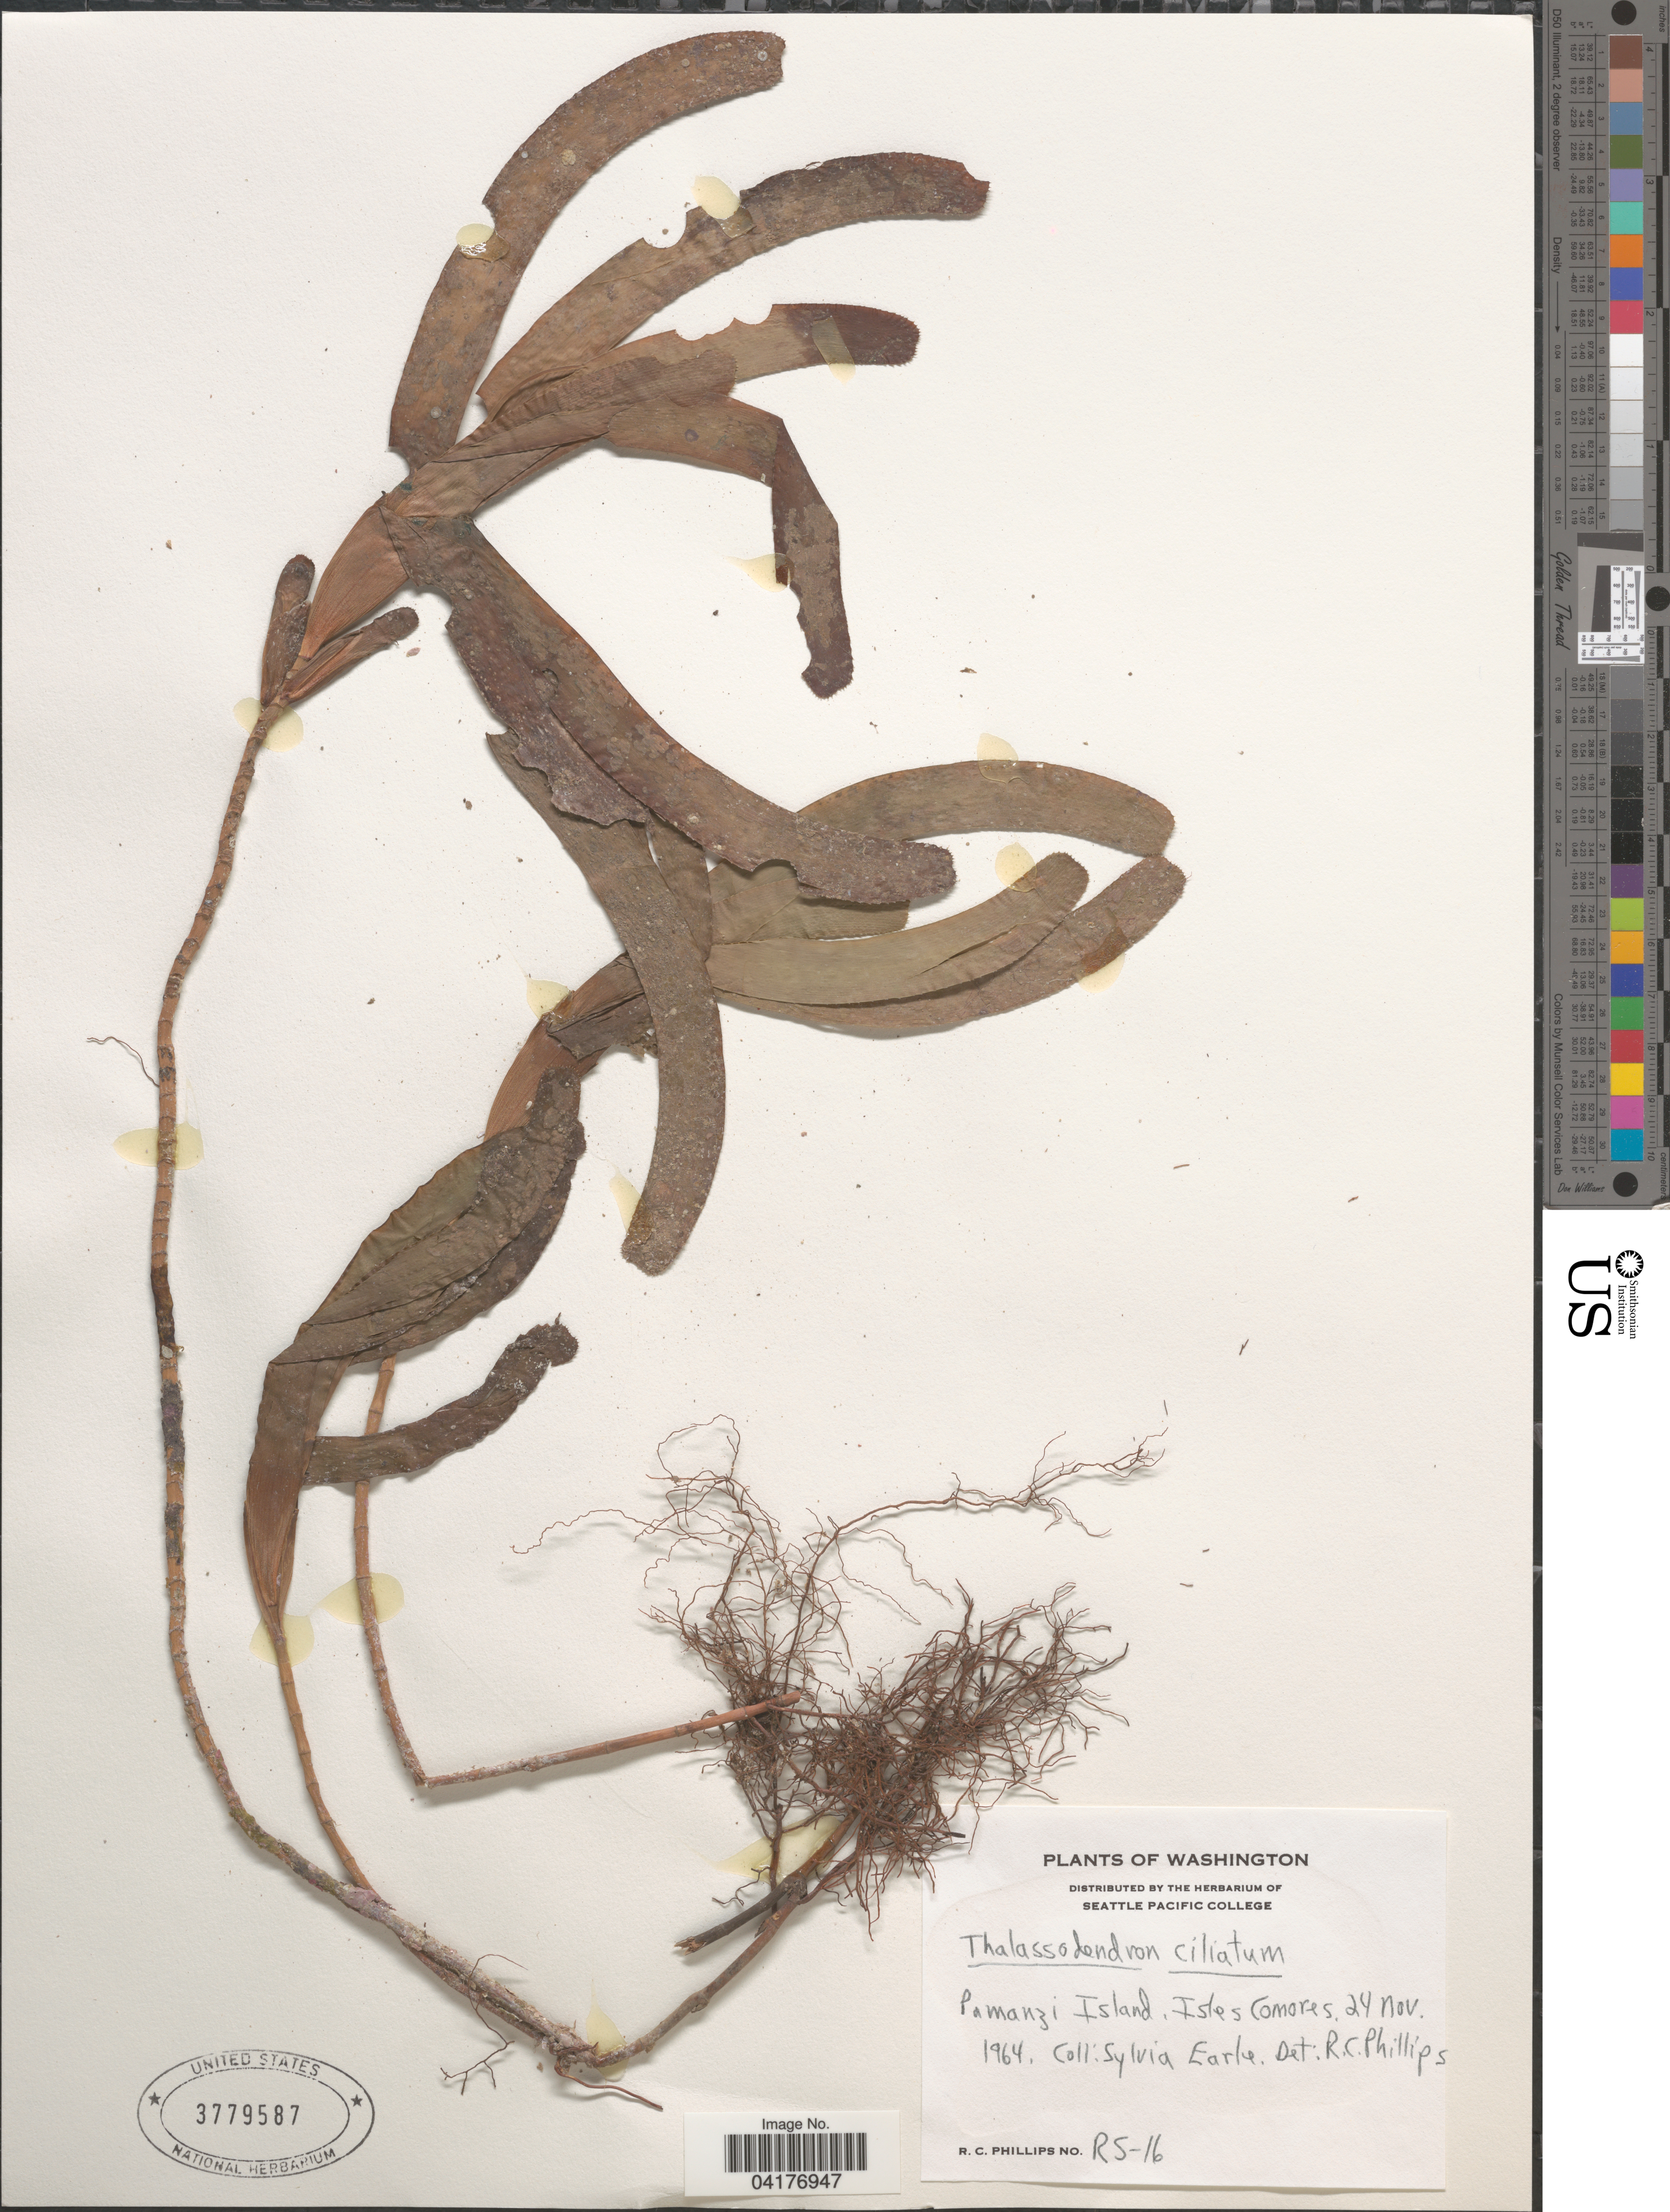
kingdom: Plantae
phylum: Tracheophyta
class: Liliopsida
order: Alismatales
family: Cymodoceaceae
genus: Thalassodendron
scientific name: Thalassodendron ciliatum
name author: (Forssk.) Hartog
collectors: S. A. Earle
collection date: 1964-11-24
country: Comoros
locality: Pamanzi Island. Isles Comores.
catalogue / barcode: US 3779587